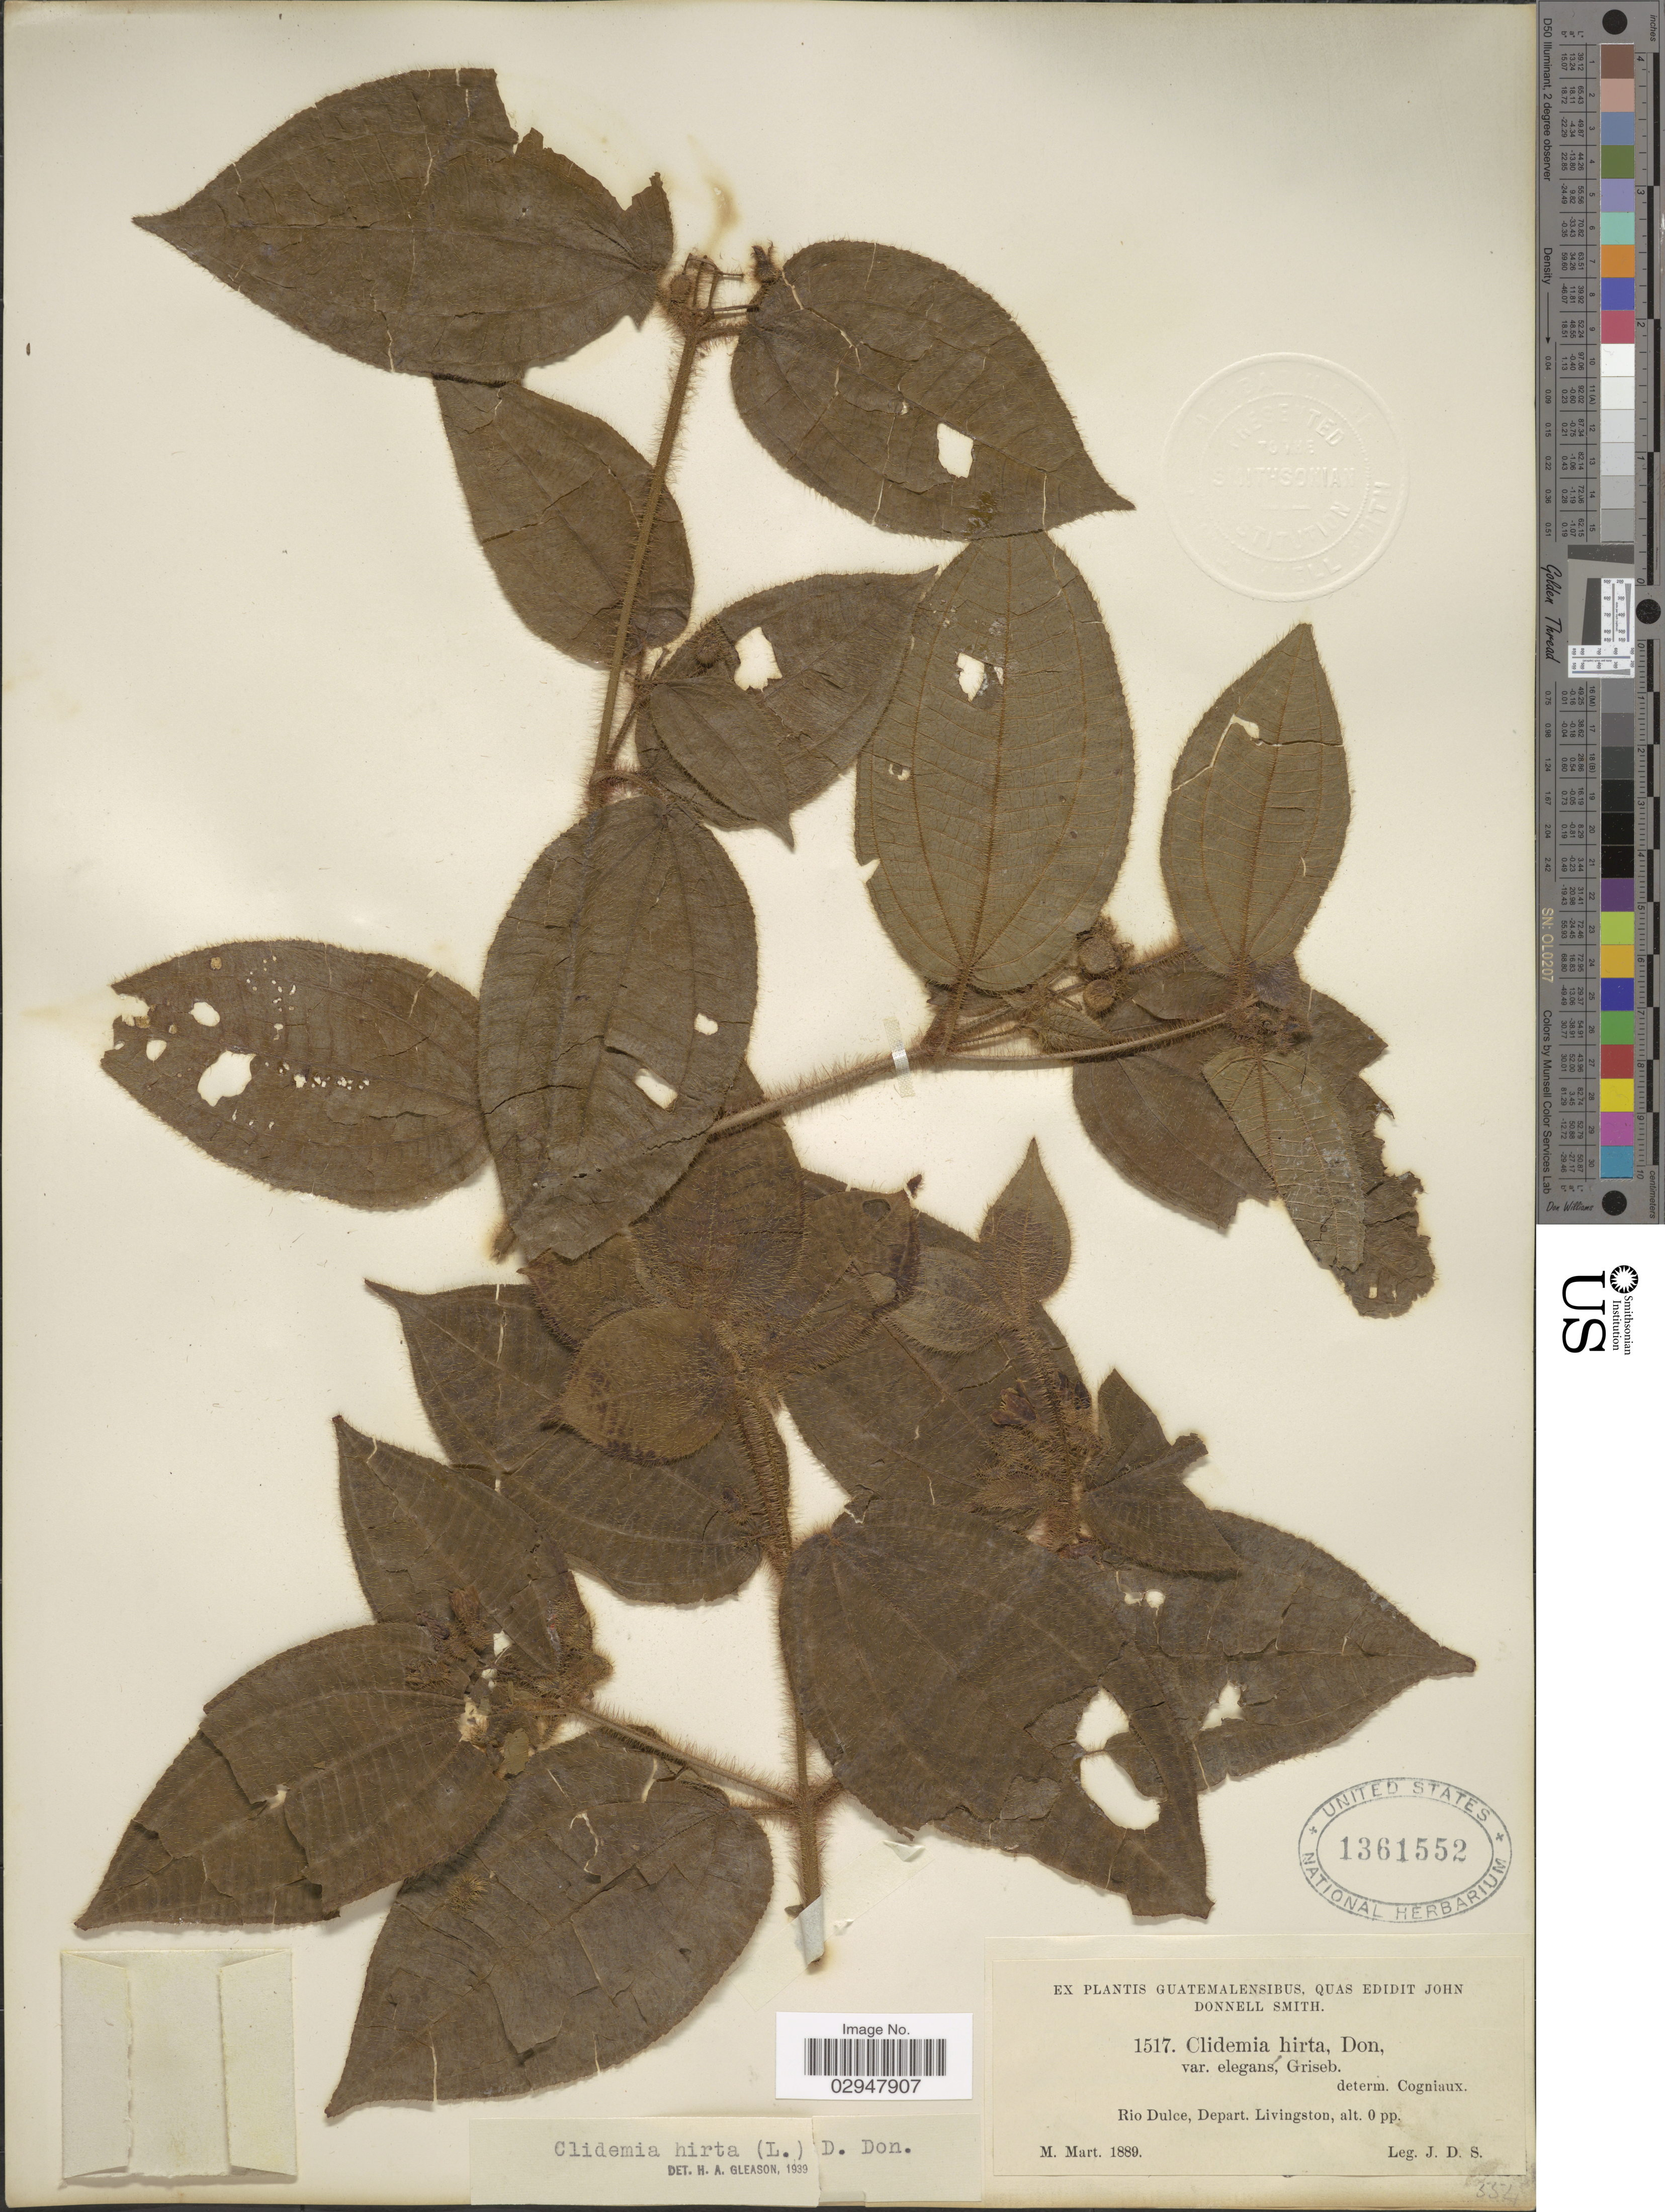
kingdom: Plantae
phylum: Tracheophyta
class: Magnoliopsida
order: Myrtales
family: Melastomataceae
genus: Miconia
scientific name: Miconia hirta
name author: Cogn.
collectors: J. Donnell Smith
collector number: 1517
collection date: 1889-03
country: Guatemala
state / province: Izabal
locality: Rio Dulce, Depart. Livingston.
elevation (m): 0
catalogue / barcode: US 1361552